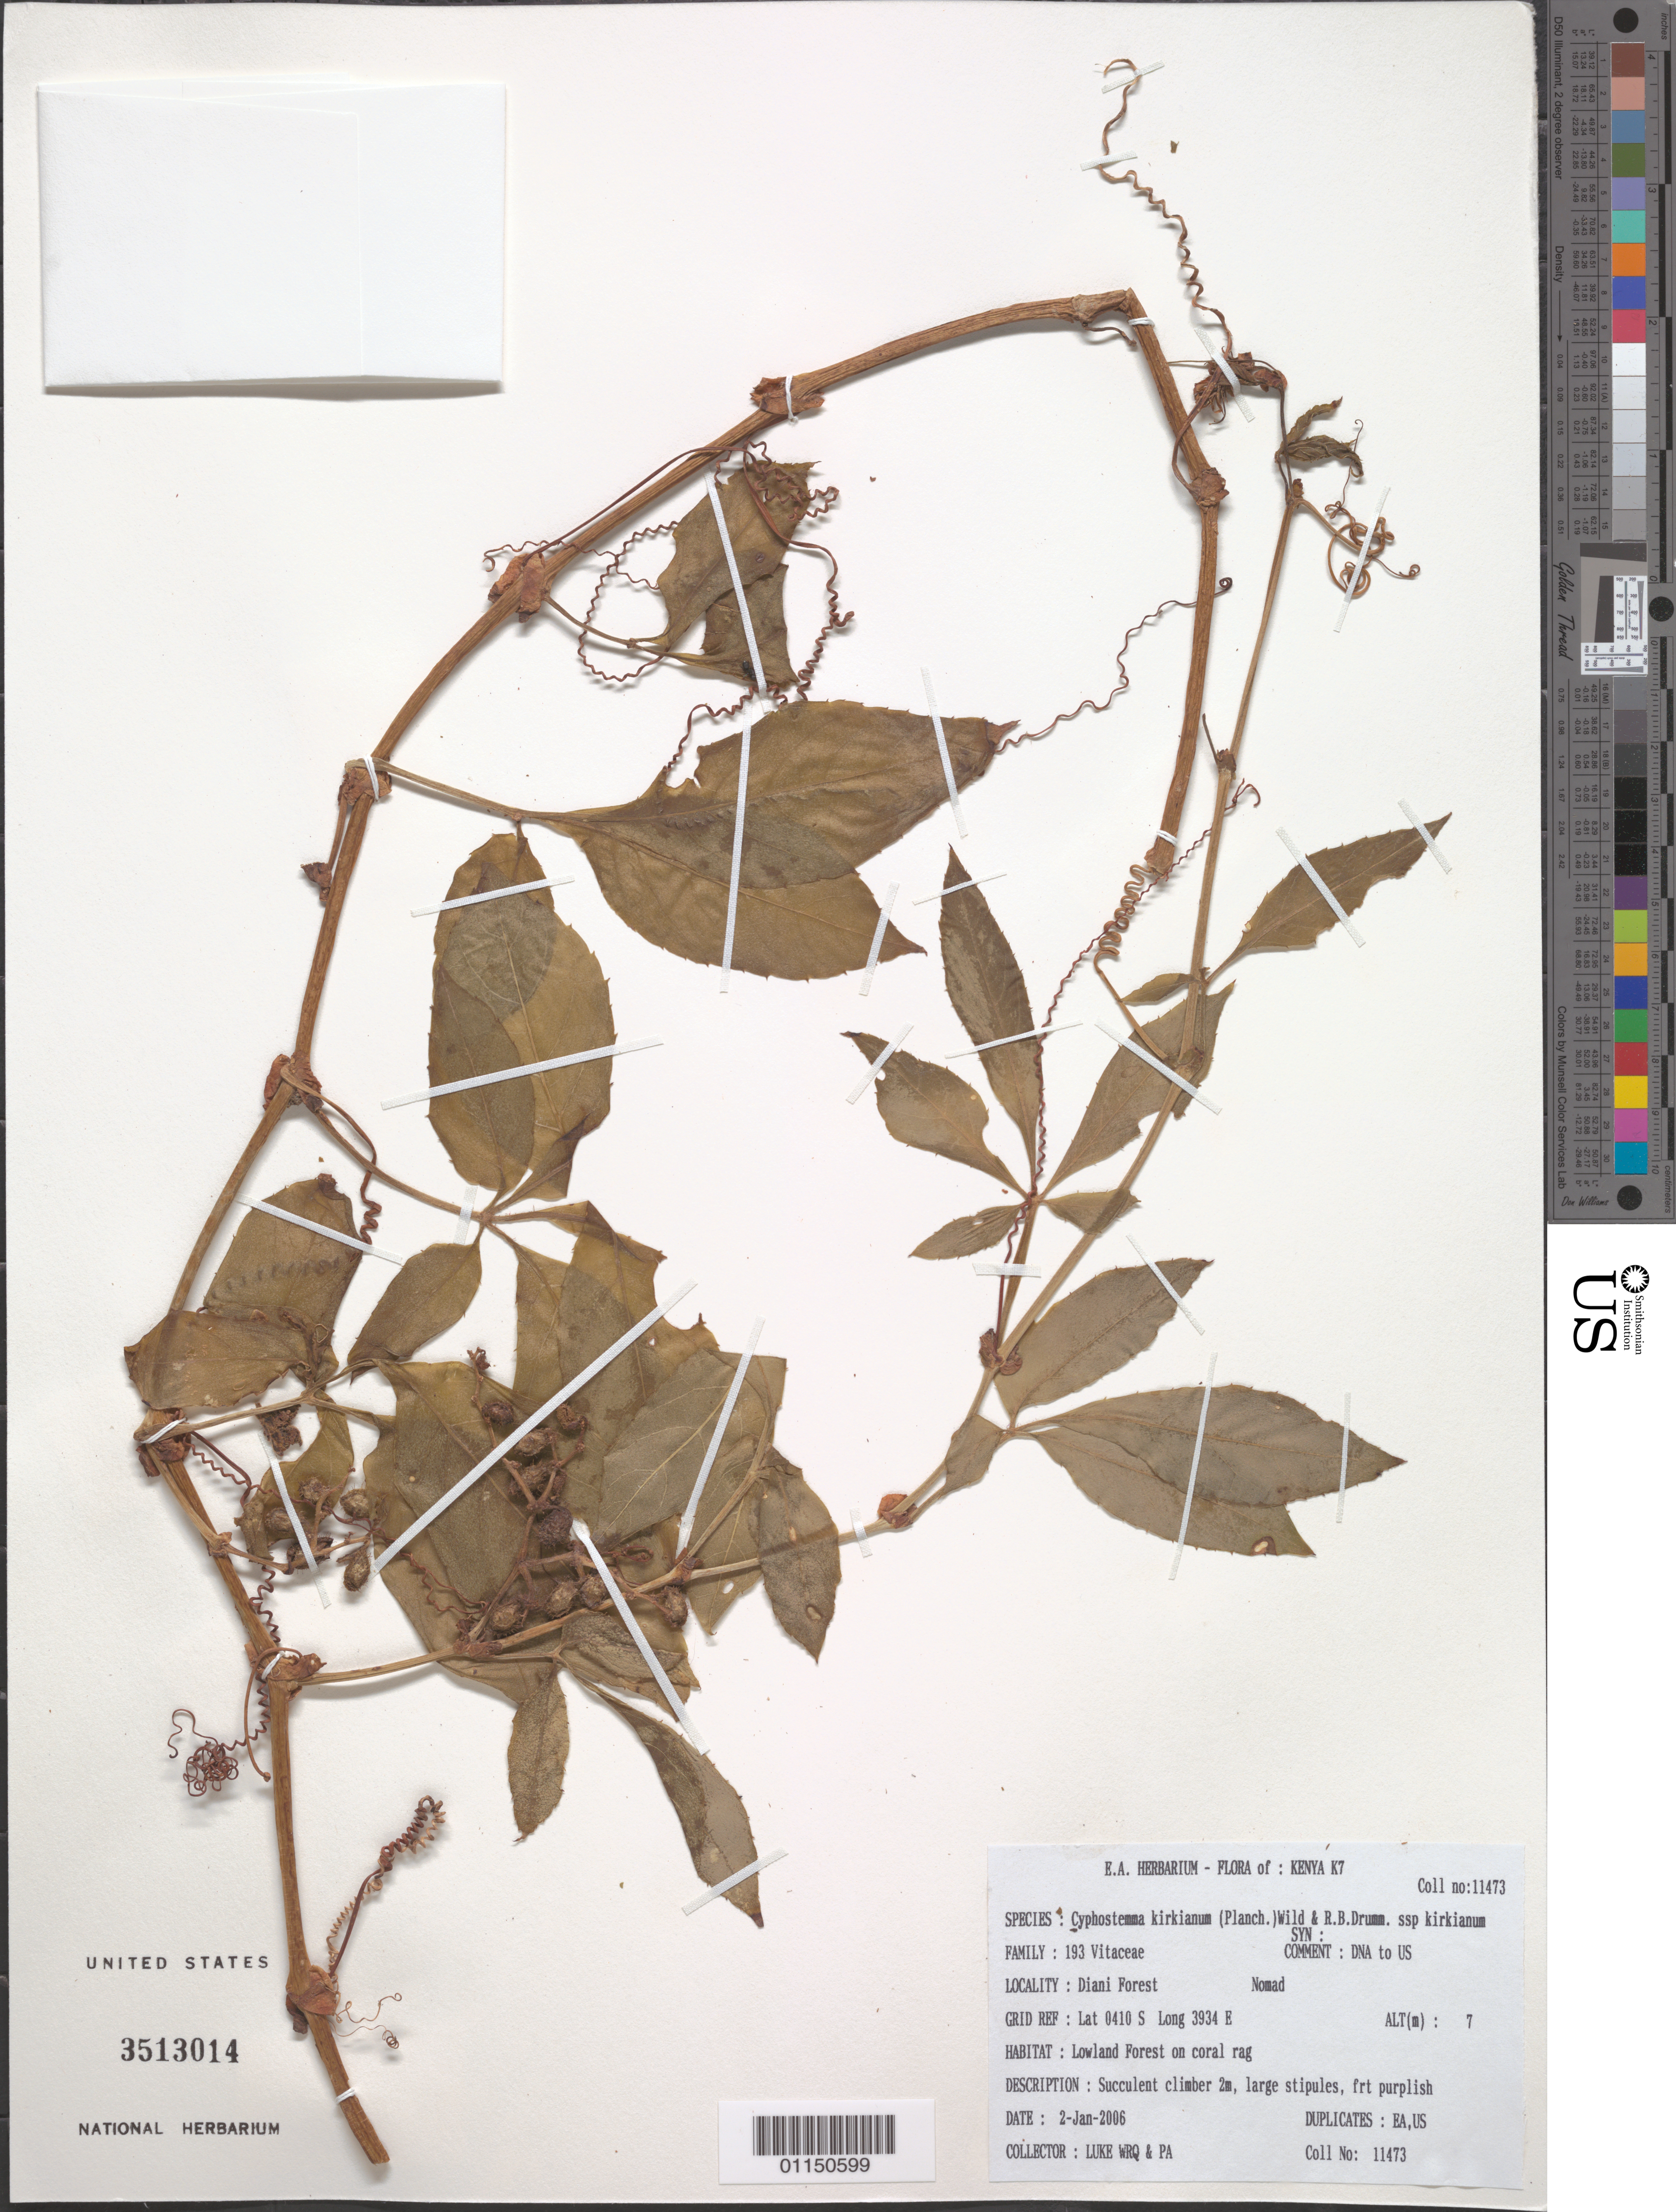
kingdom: Plantae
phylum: Tracheophyta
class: Magnoliopsida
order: Vitales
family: Vitaceae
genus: Cyphostemma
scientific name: Cyphostemma kirkianum subsp. kirkianum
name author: (Planch.) Wild & R.B. Drumm.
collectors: Q. Luke & P. Luke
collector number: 11473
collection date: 2006-01-02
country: Kenya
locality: Diani Forest. Nomad.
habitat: Lowland Forest on coral rag. Succulent climber.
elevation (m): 7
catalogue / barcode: US 3513014